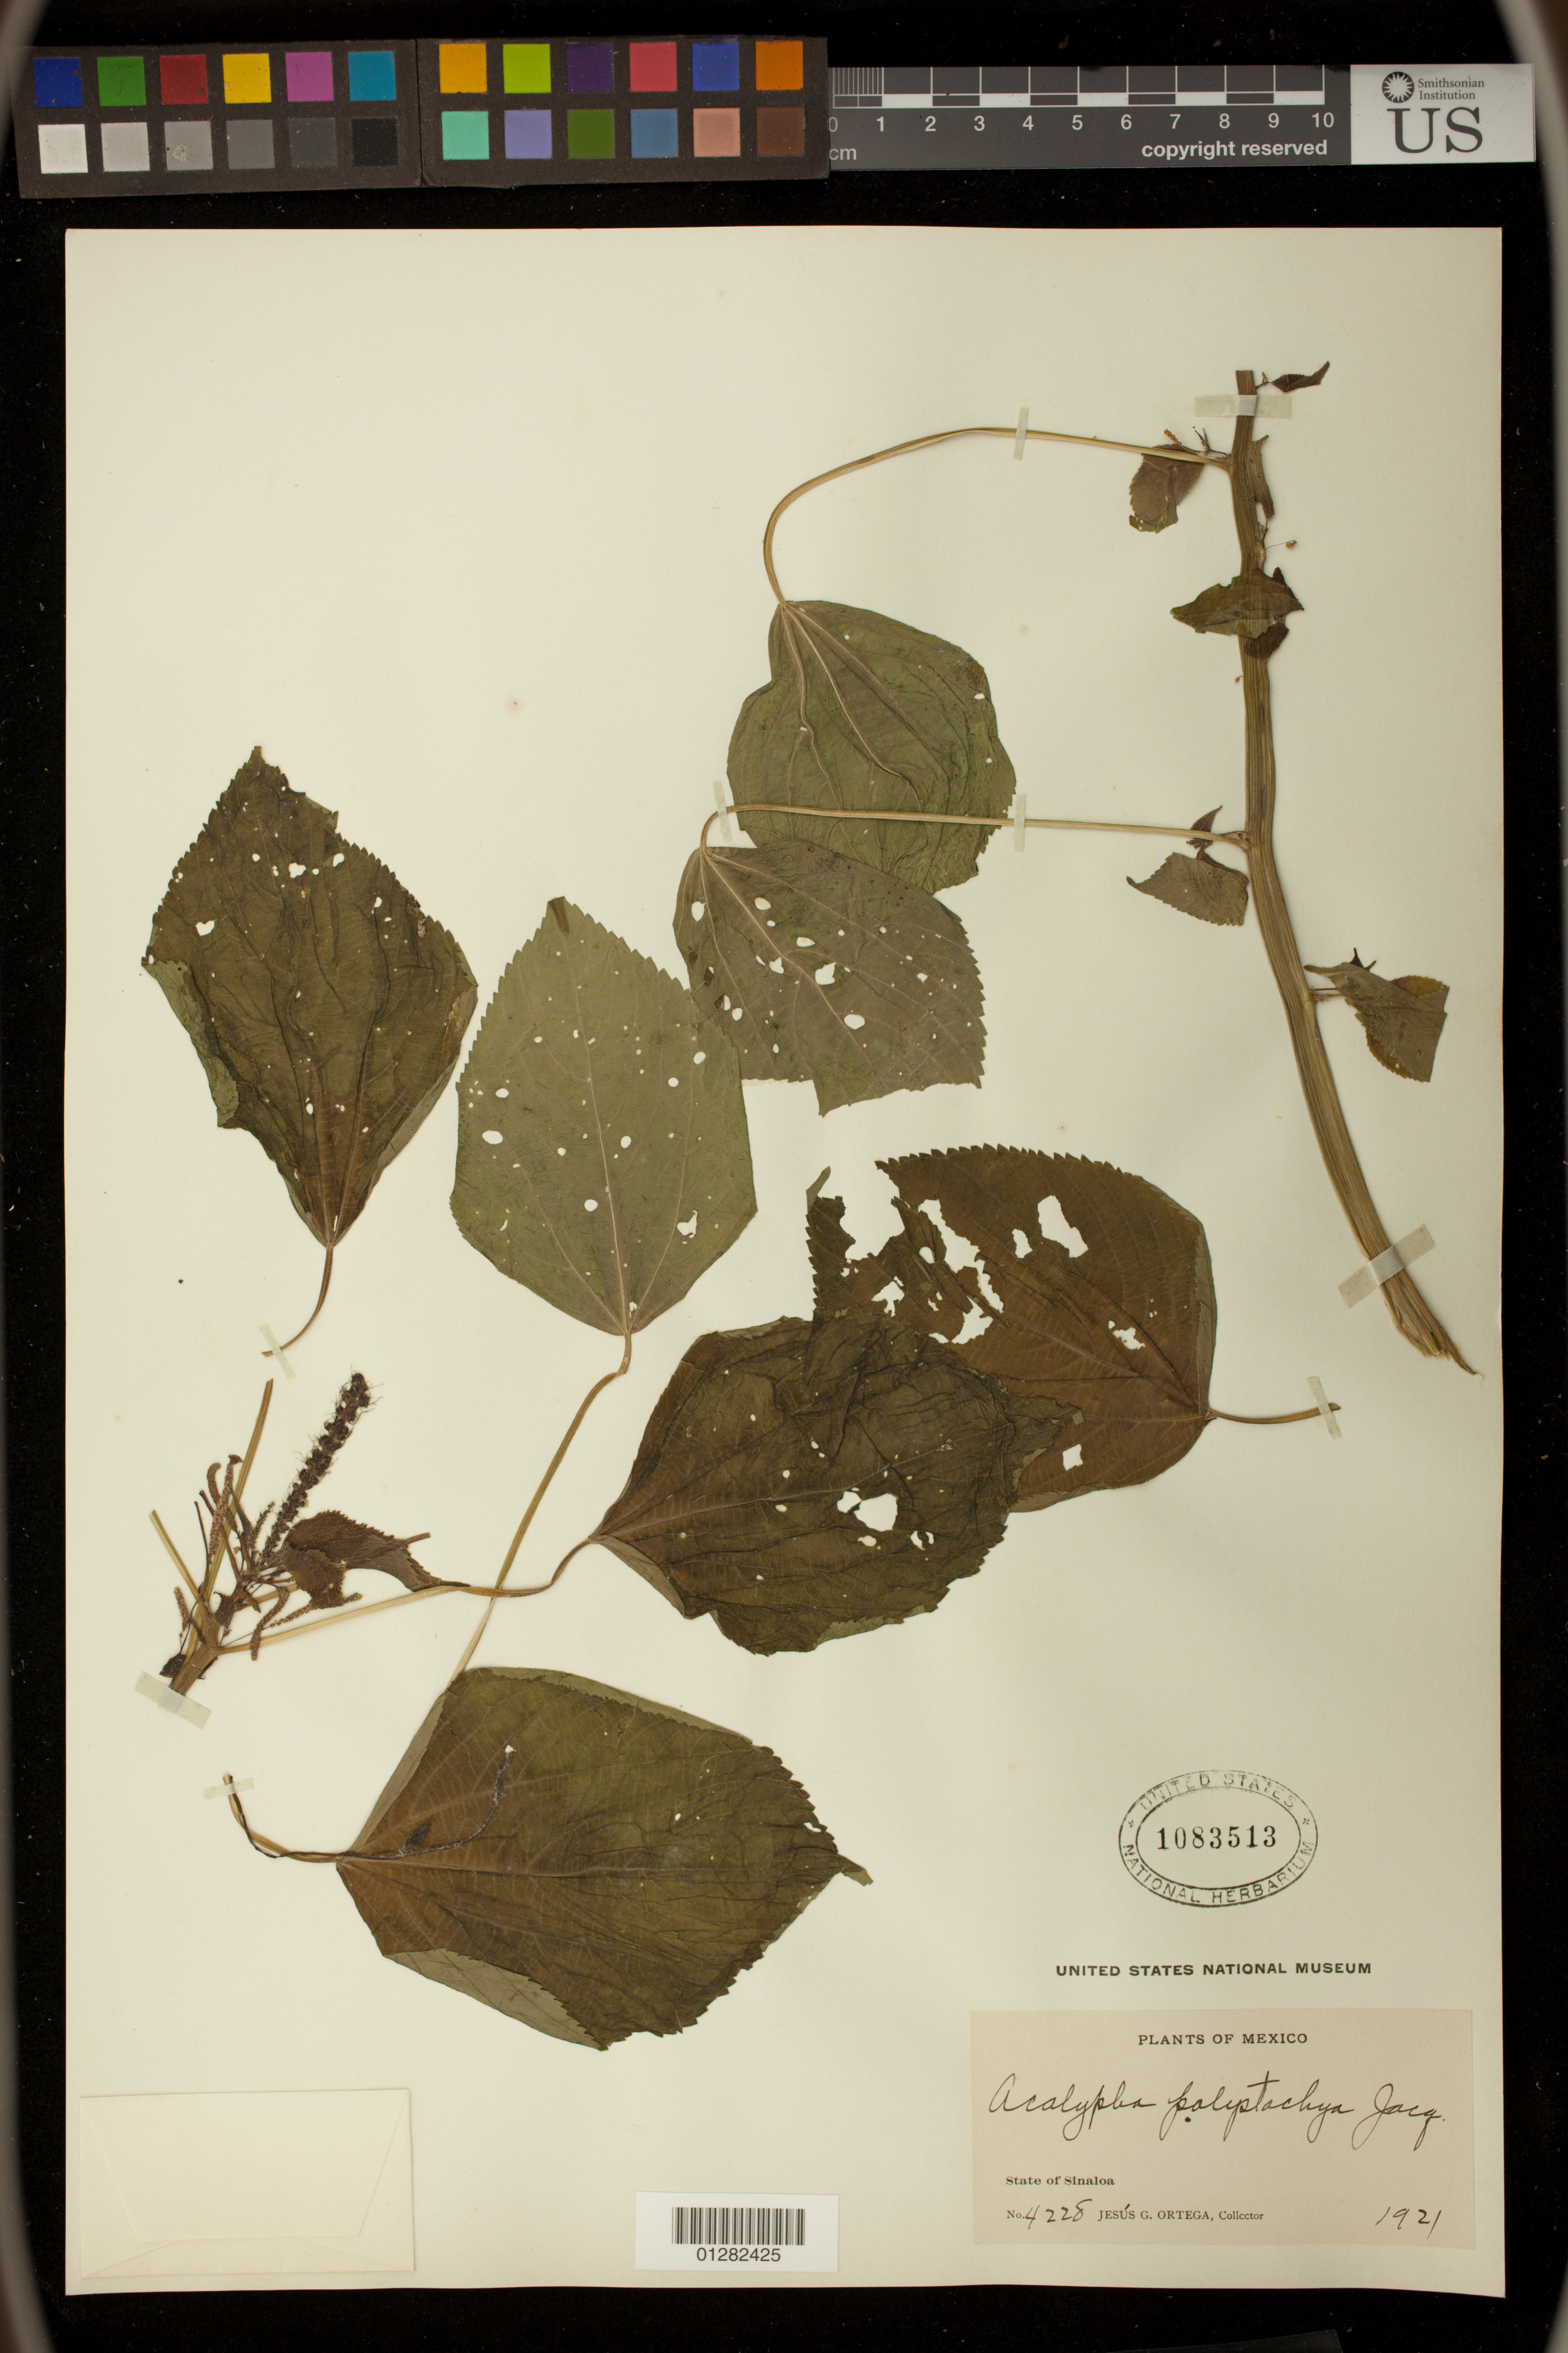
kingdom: Plantae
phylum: Tracheophyta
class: Magnoliopsida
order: Malpighiales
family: Euphorbiaceae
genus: Acalypha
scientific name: Acalypha polystachya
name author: Jacq.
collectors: R. M. King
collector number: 4228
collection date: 1921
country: Mexico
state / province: Sinaloa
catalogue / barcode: US 1083513